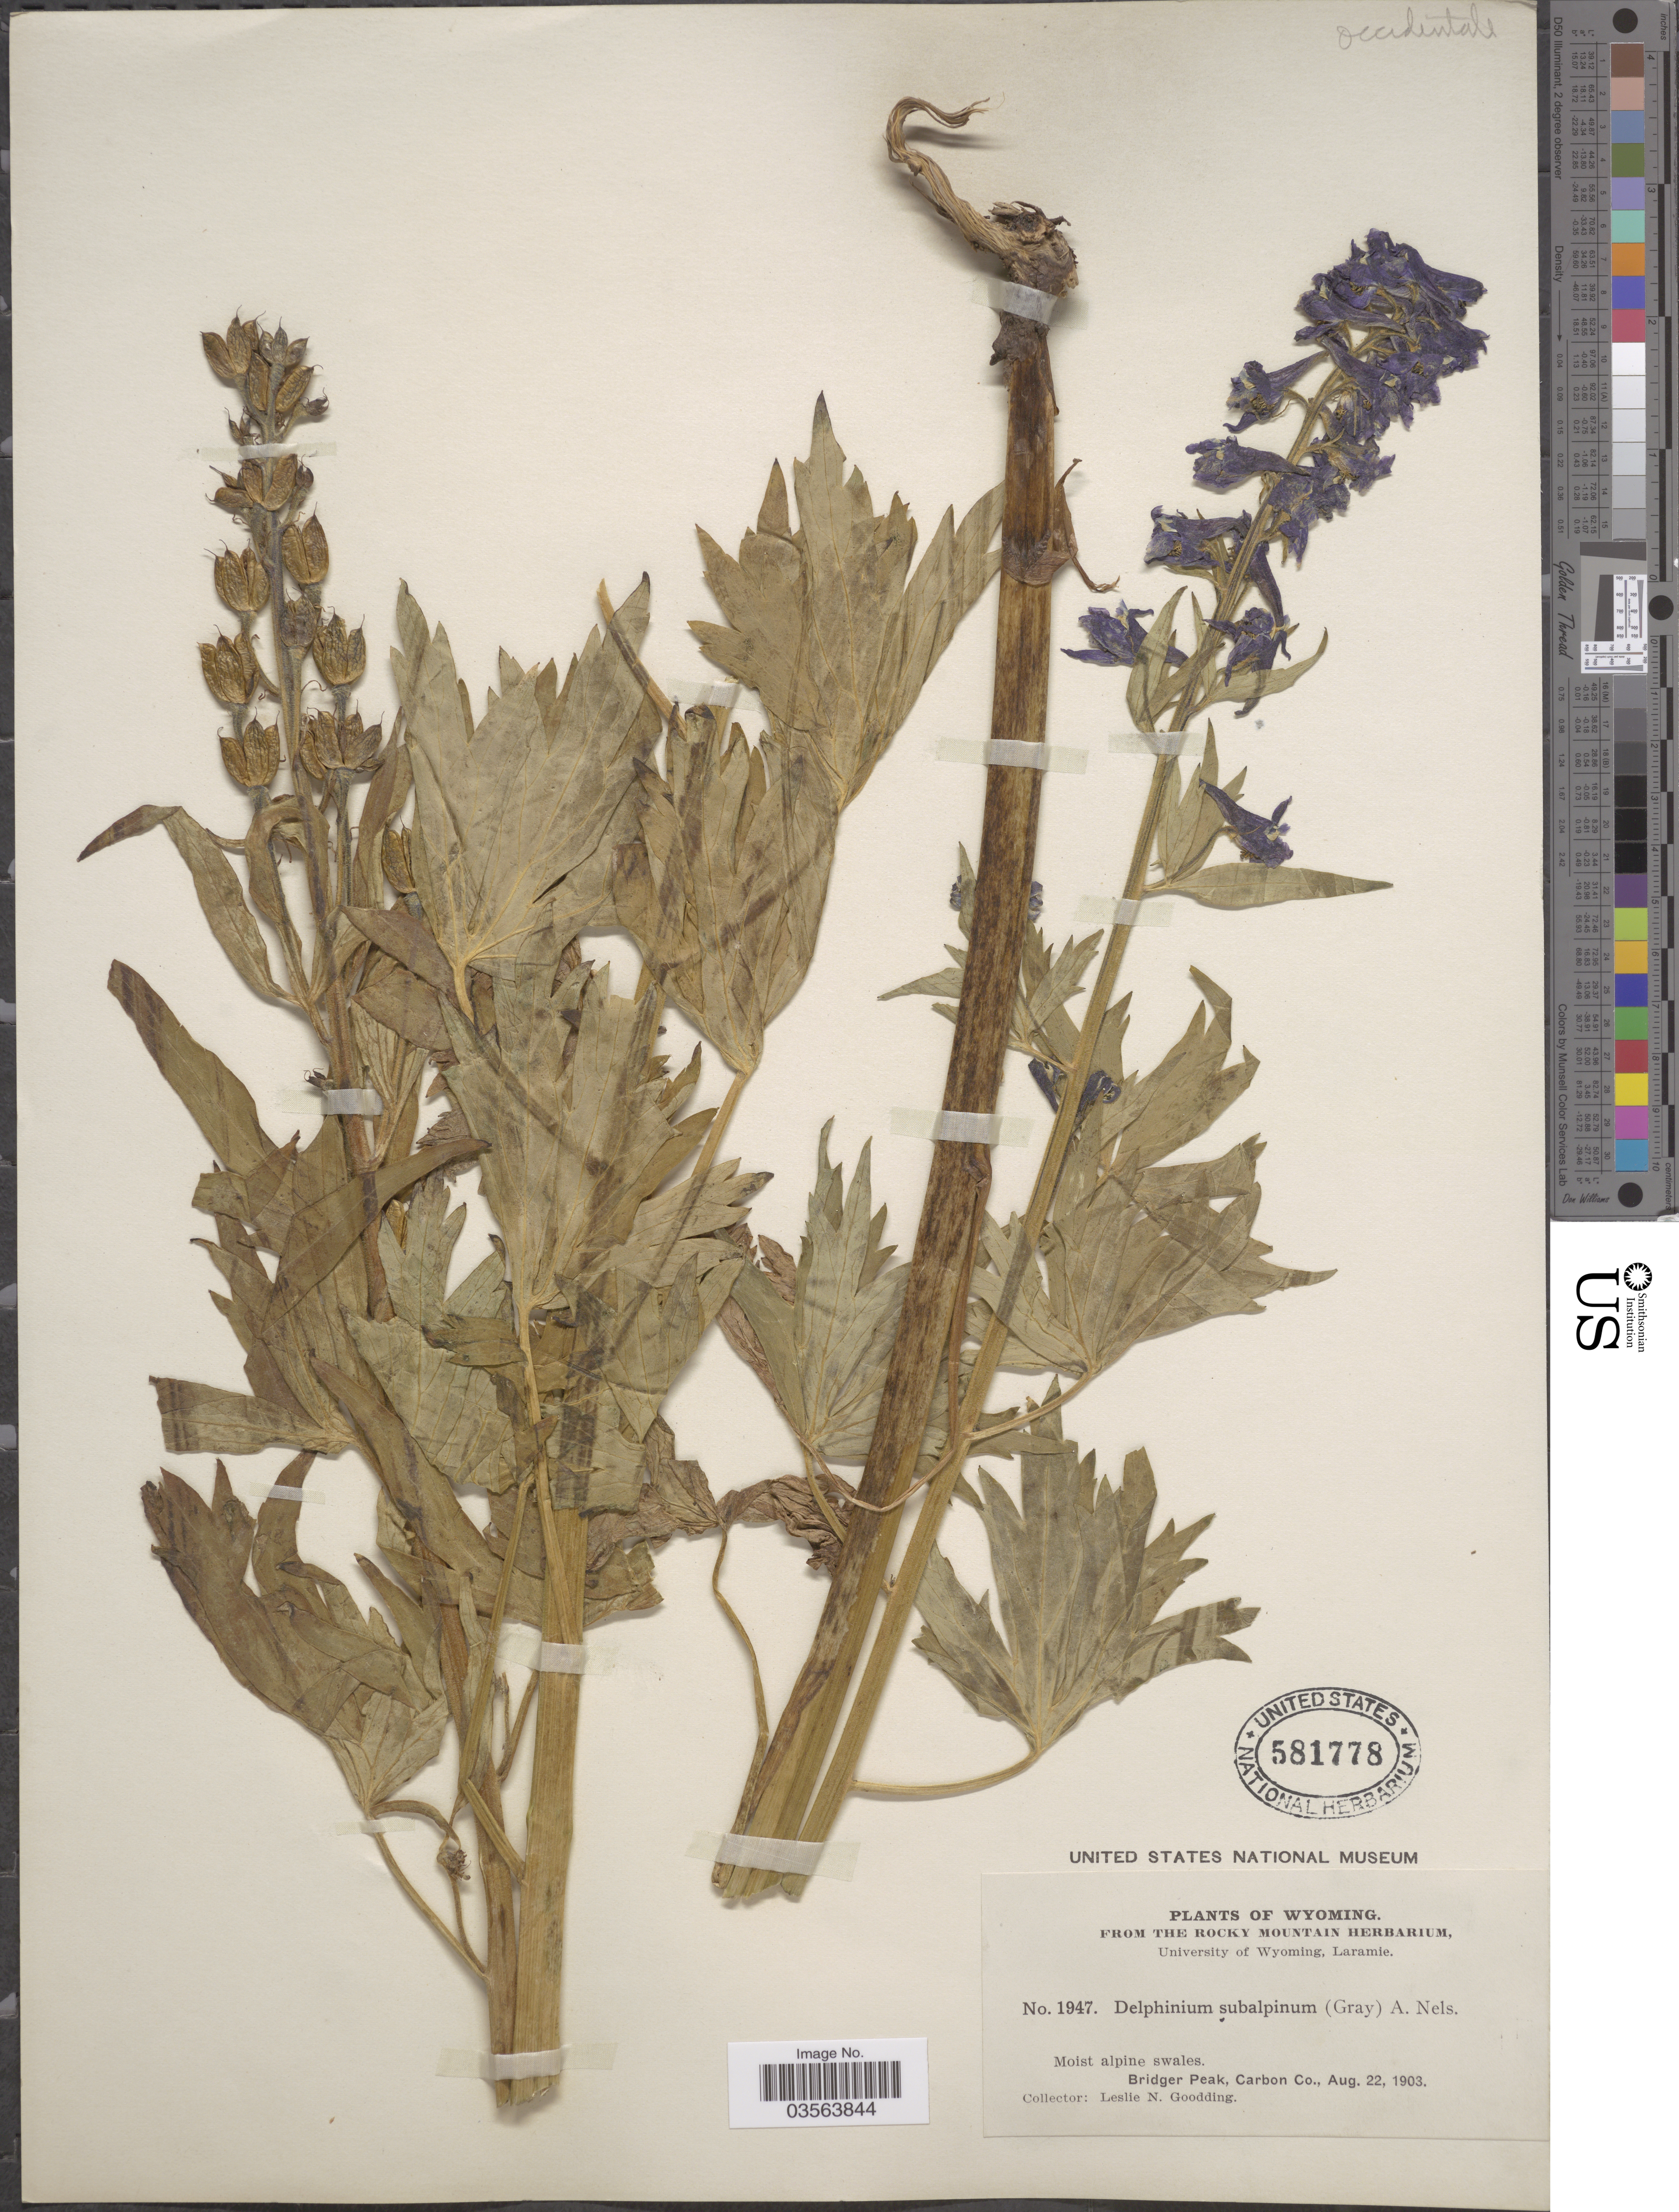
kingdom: Plantae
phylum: Tracheophyta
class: Magnoliopsida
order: Ranunculales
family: Ranunculaceae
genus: Delphinium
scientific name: Delphinium x occidentale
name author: (S. Watson) S. Watson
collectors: L. N. Goodding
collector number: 1947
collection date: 1903-08-22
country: United States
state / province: Wyoming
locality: Moist alpine swales. Bridger Peak, Carbon Co.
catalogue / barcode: US 581778